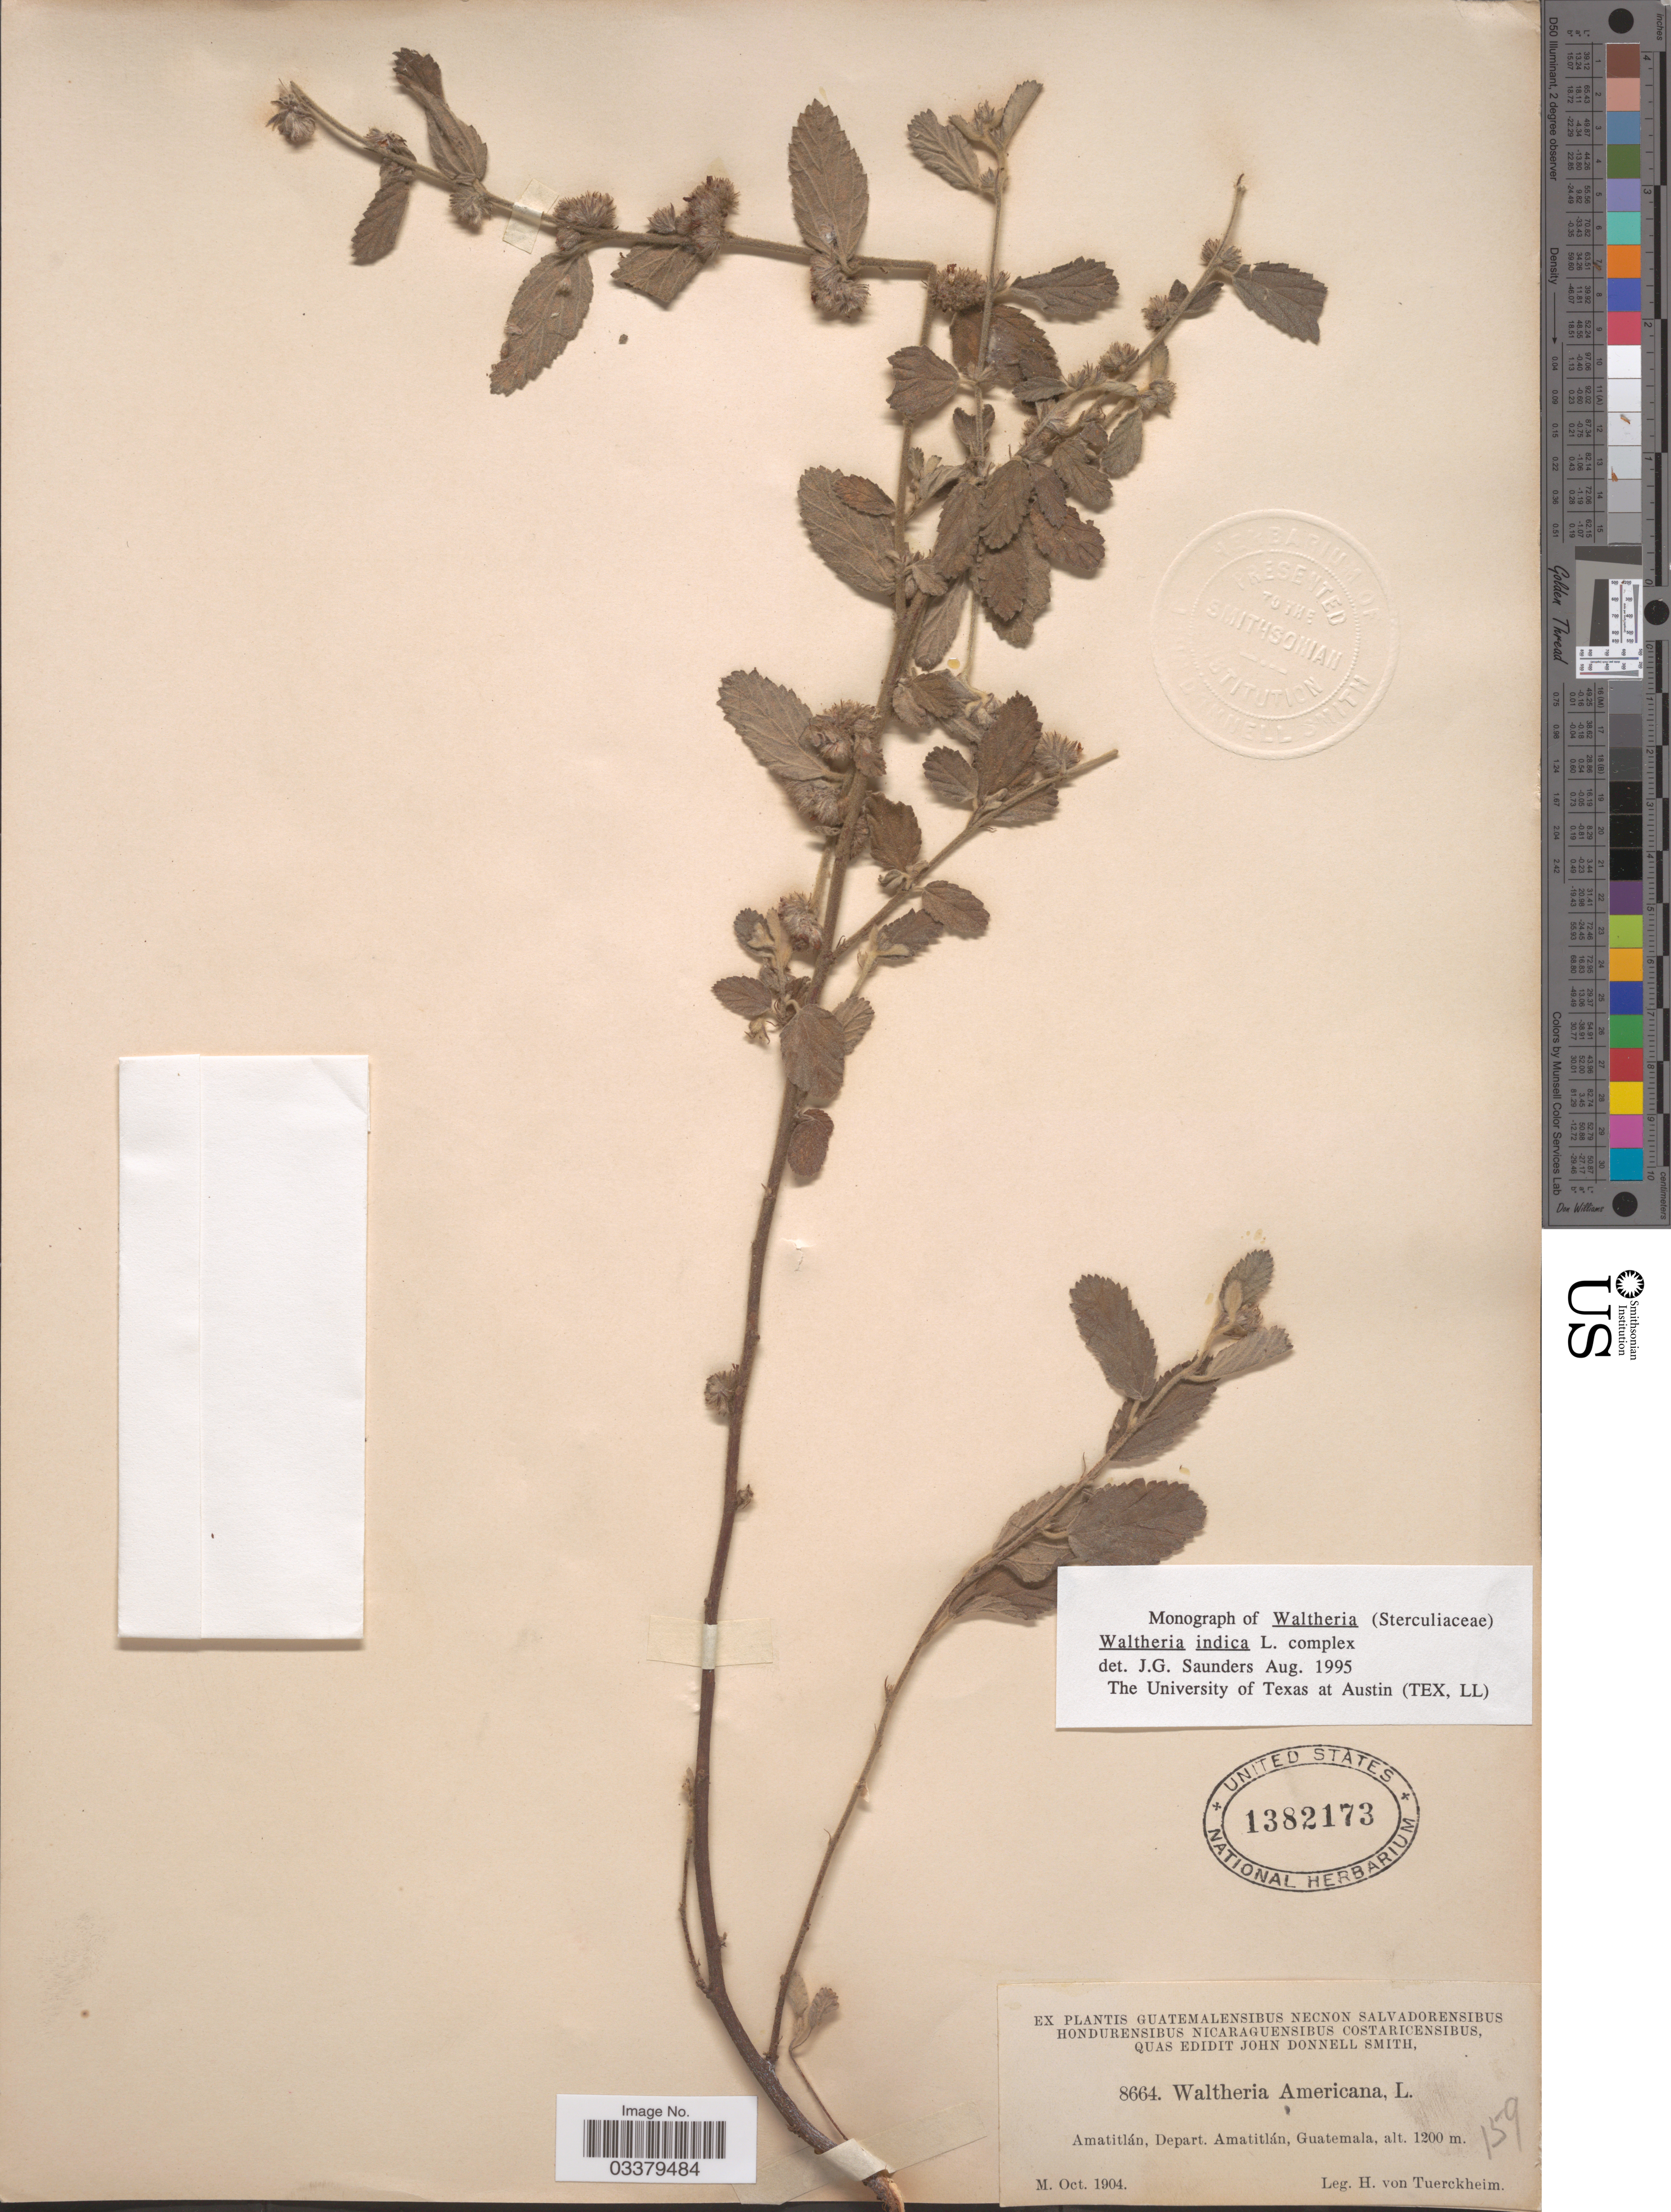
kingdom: Plantae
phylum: Tracheophyta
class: Magnoliopsida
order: Malvales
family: Malvaceae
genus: Waltheria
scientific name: Waltheria indica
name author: L.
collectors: H. von Türckheim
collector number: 8664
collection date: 1904-10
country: Guatemala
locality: Amatitlán, Depart. Amatitlán.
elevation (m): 1200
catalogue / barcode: US 1382173